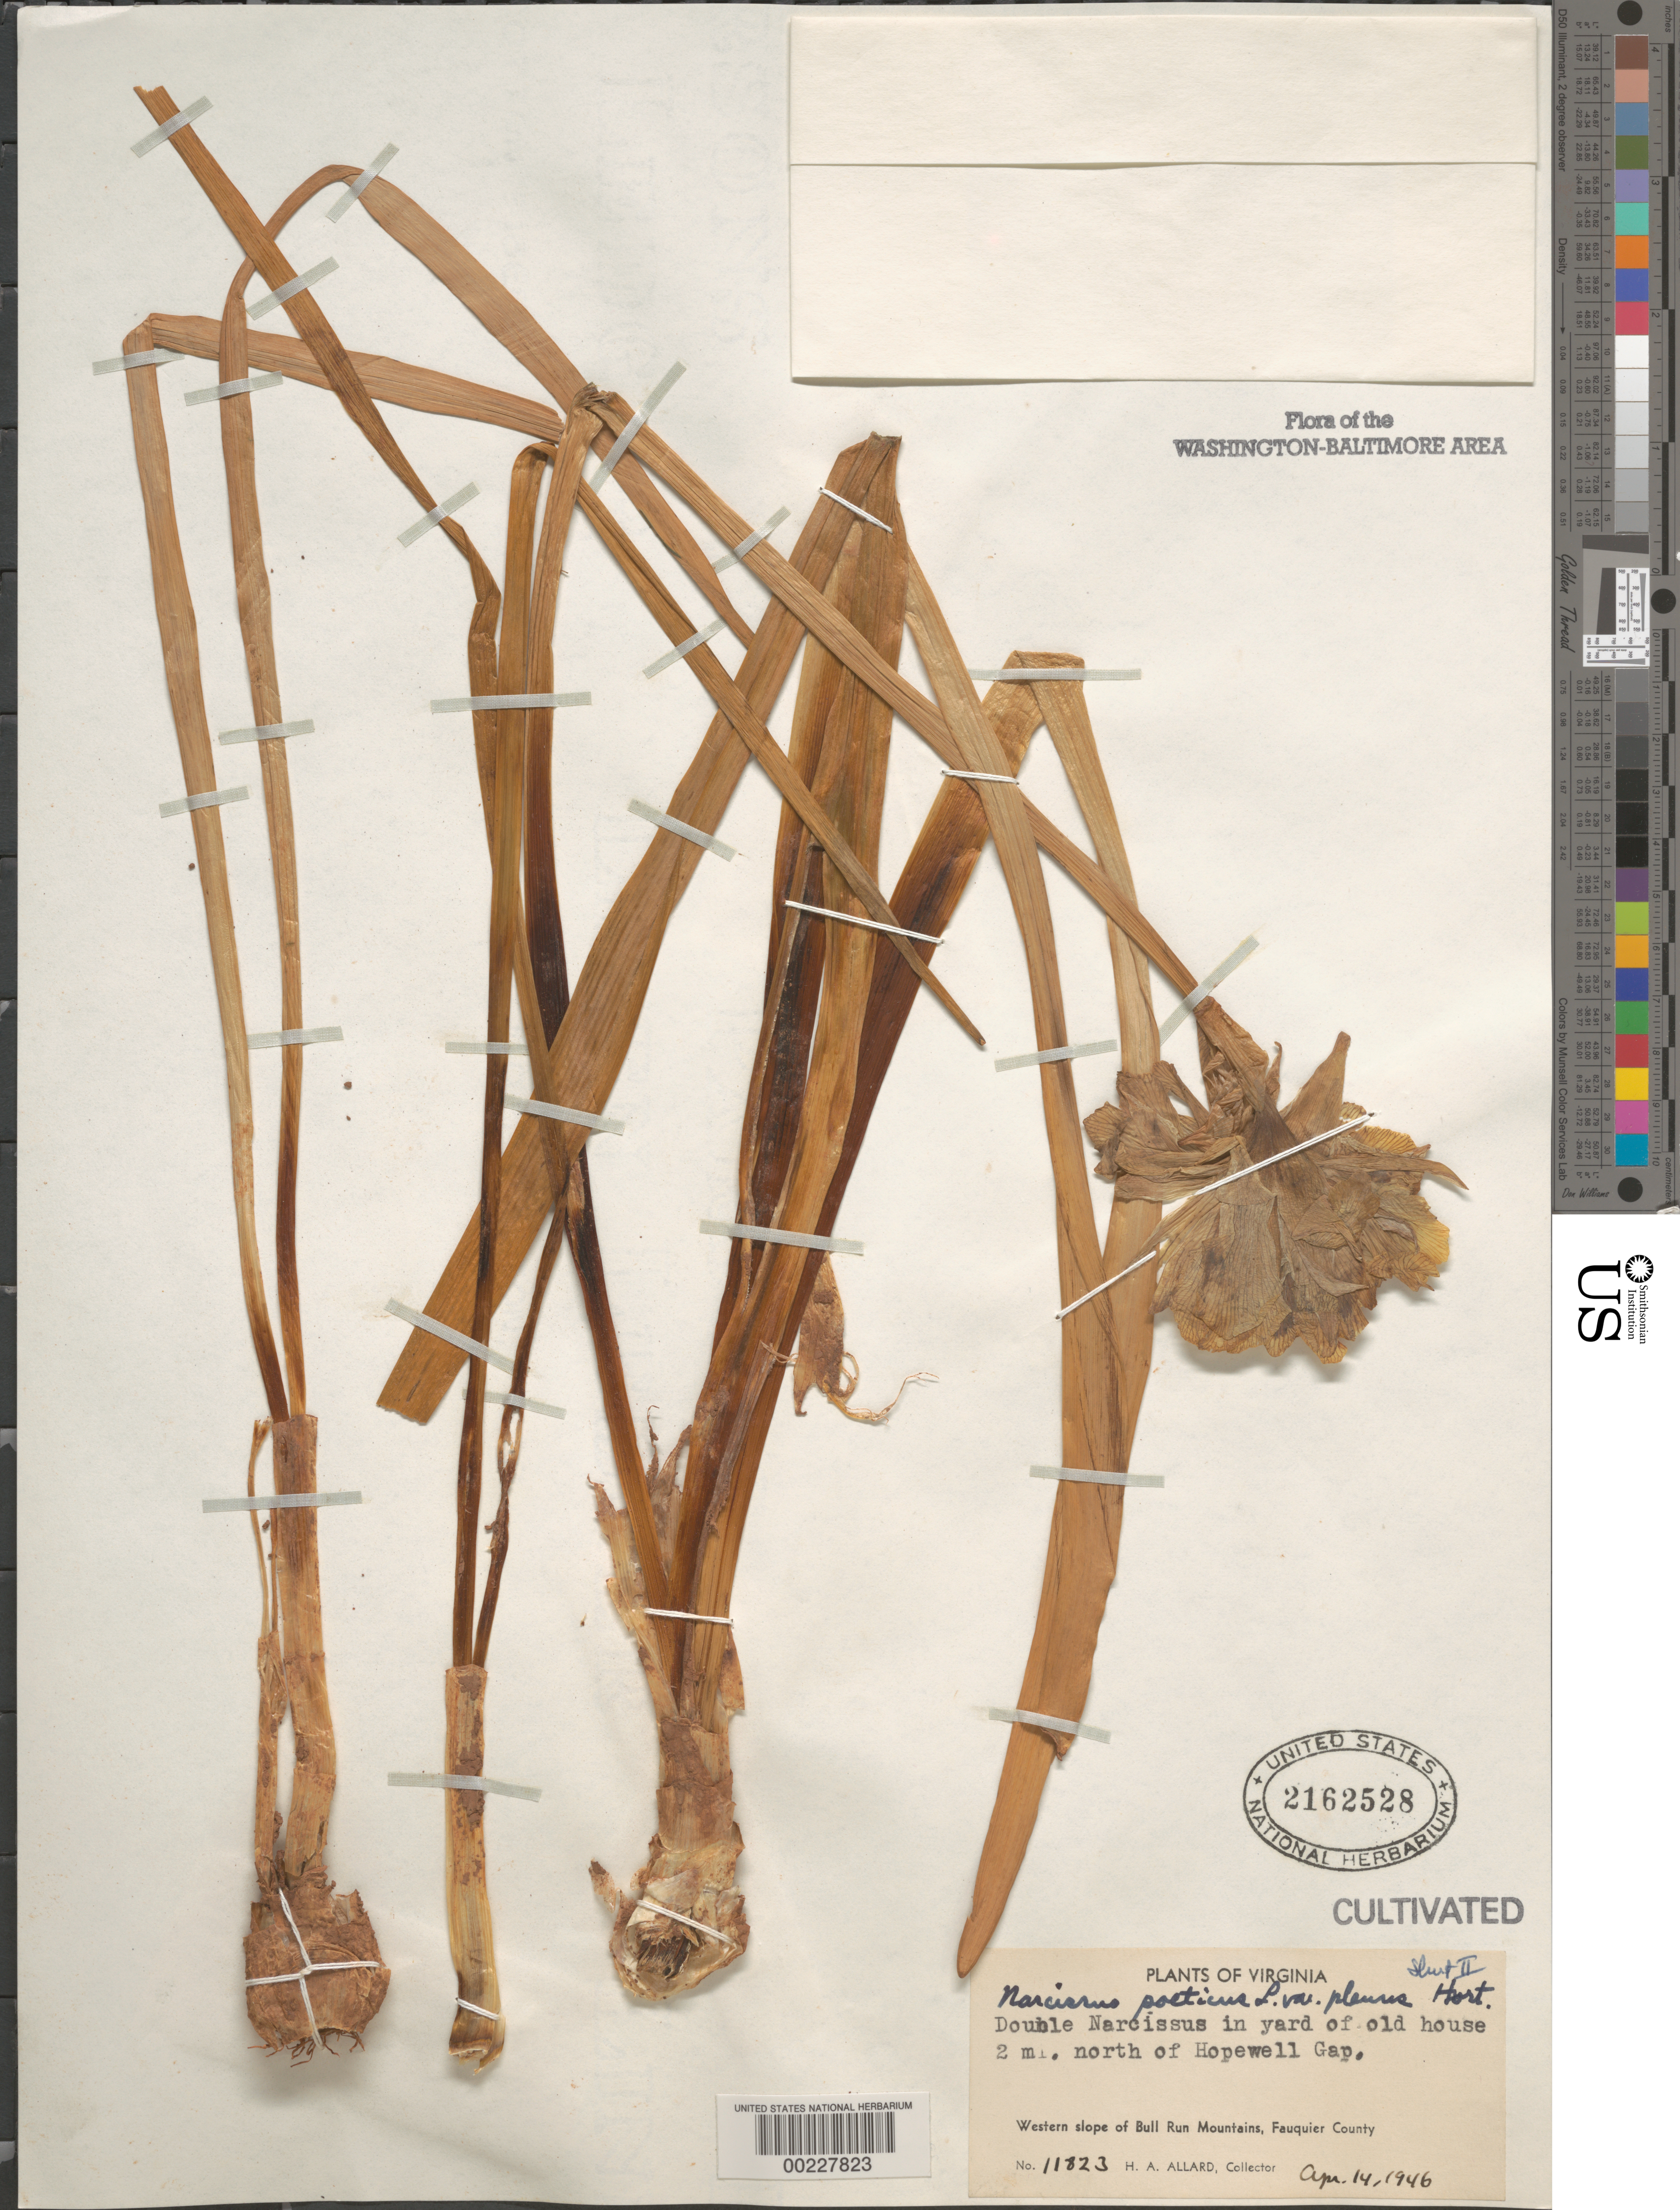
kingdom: Plantae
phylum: Tracheophyta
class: Liliopsida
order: Asparagales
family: Amaryllidaceae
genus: Narcissus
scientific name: Narcissus poeticus var. plenus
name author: J.C. Niven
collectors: H. A. Allard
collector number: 11823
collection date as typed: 14 Apr 1946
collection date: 1946-04-14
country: United States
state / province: Virginia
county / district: Fauquier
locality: Western slope of Bull Run Mountains, old house N of Hopewell Gap about 2 mi.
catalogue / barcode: US 2162528